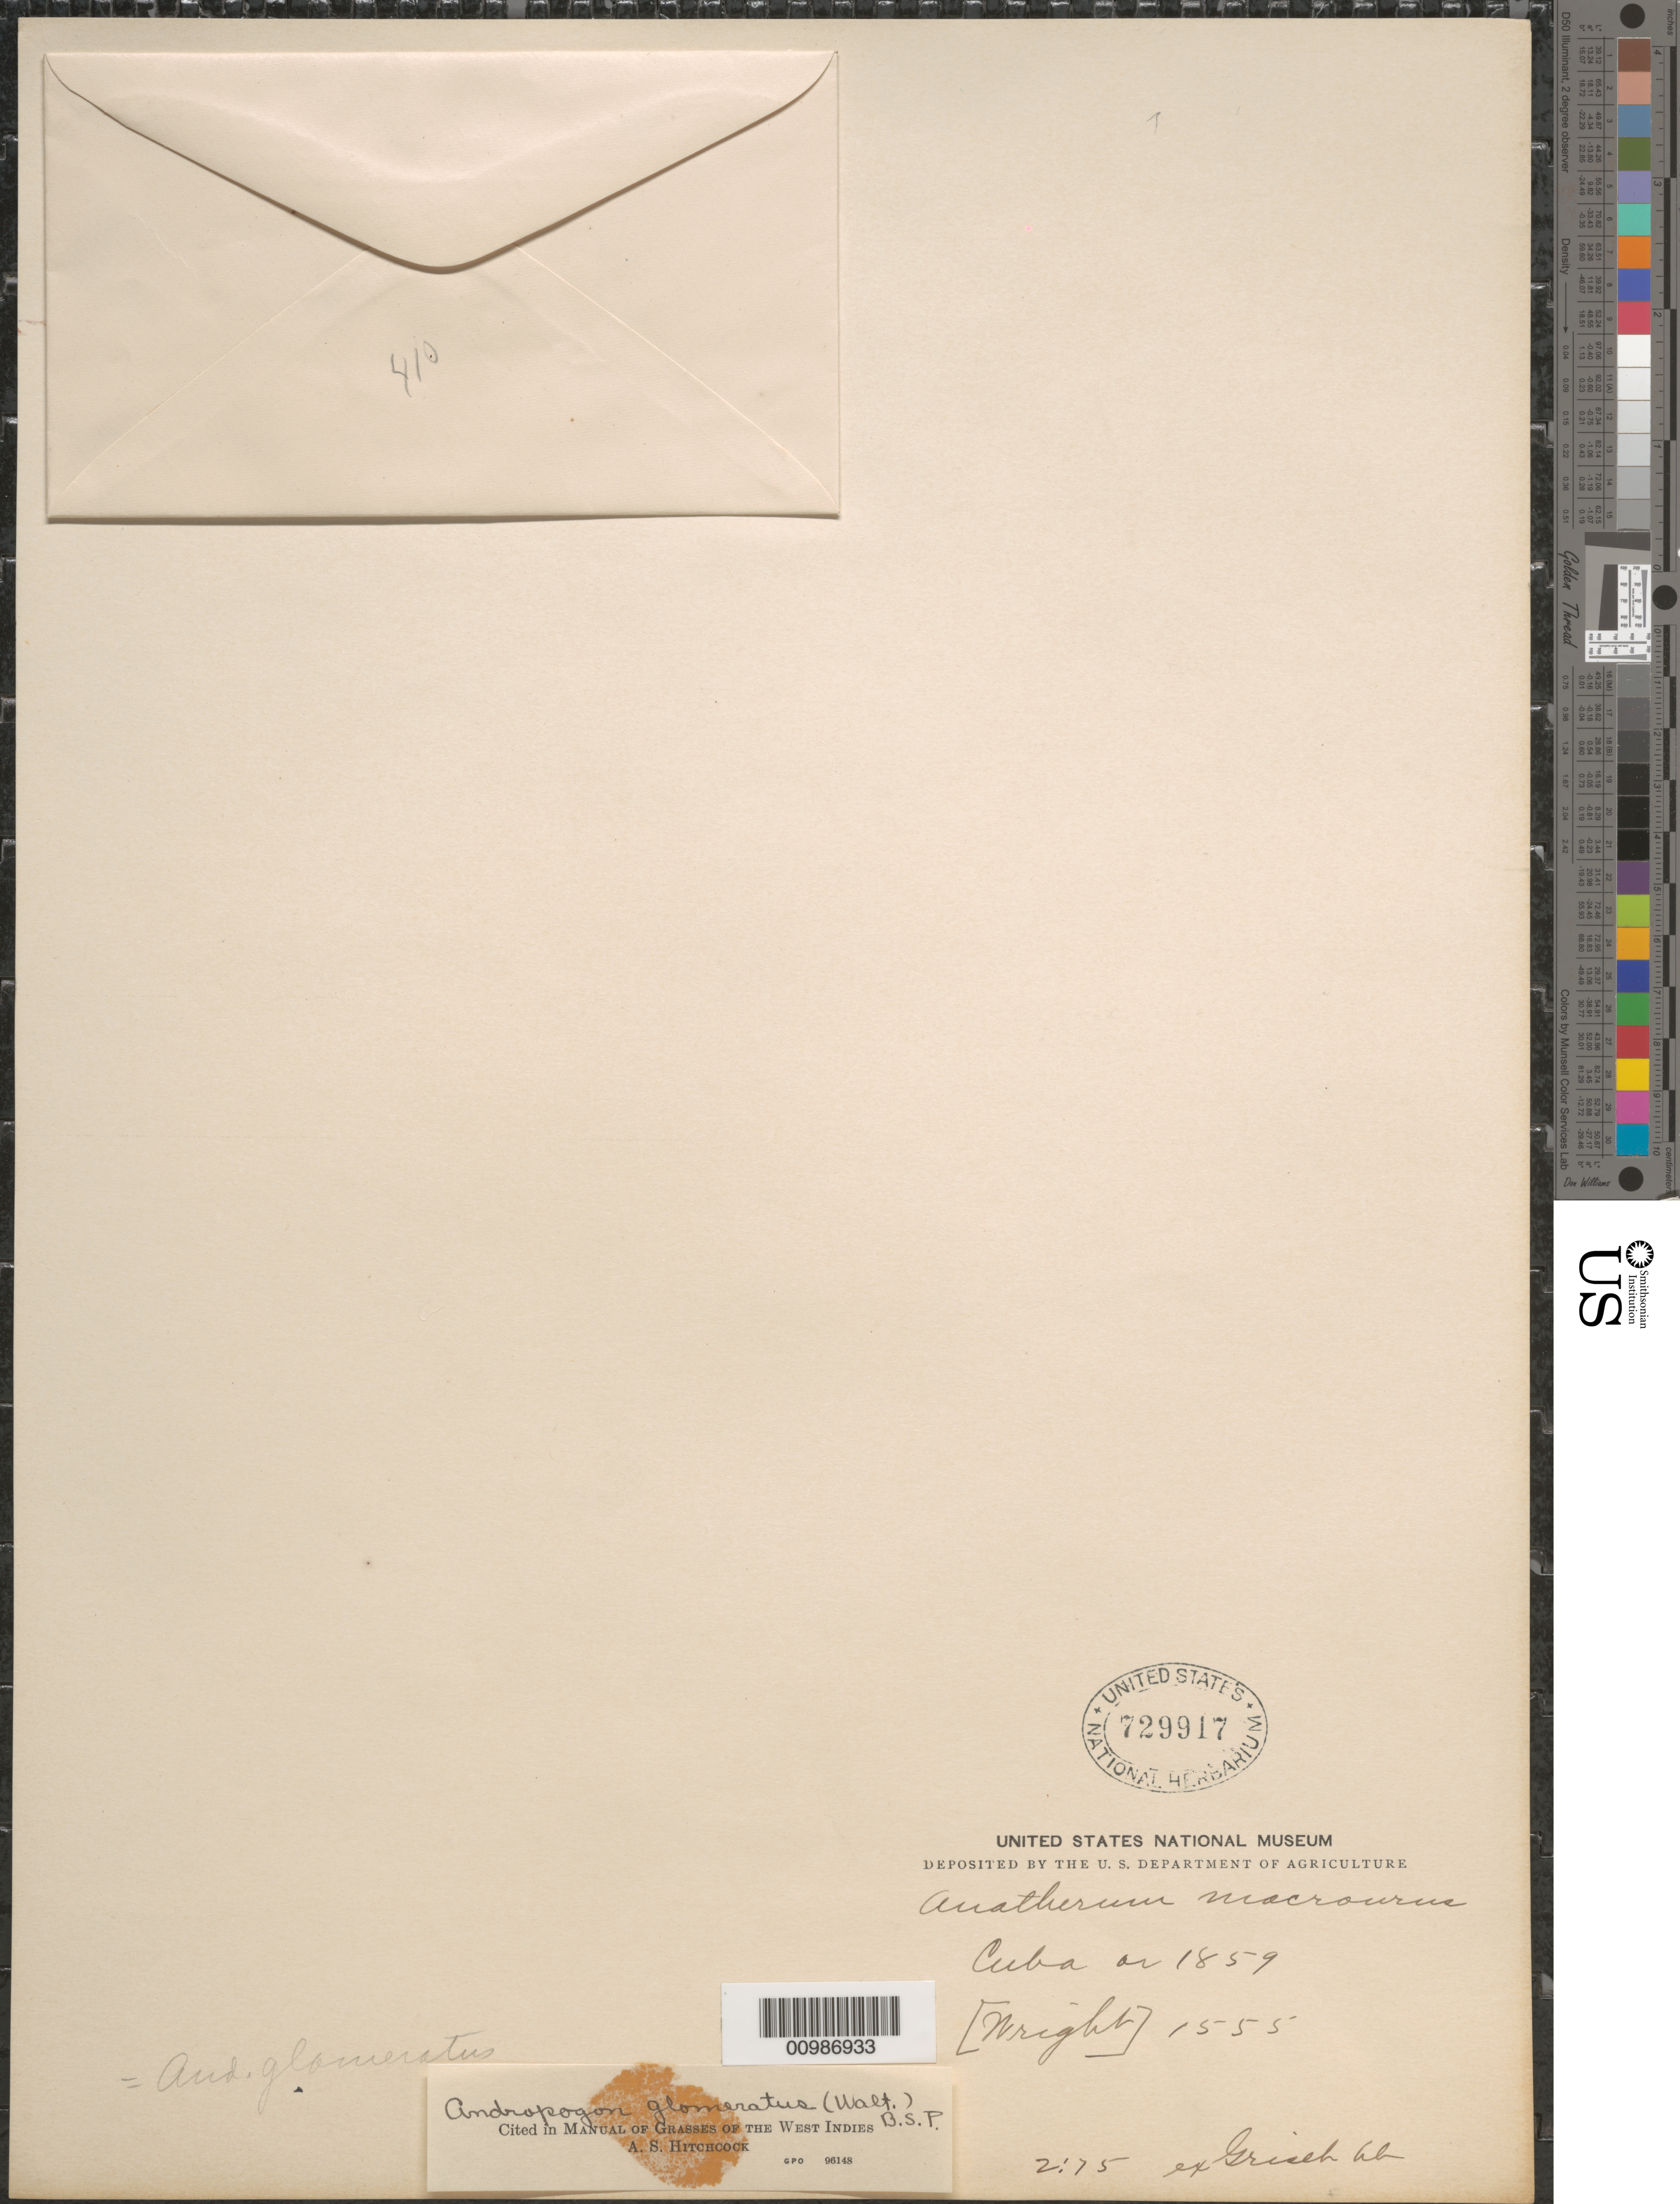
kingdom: Plantae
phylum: Tracheophyta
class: Liliopsida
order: Poales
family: Poaceae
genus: Andropogon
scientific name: Andropogon glomeratus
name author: (Walter) Britton, Stearns & Poggenb.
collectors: C. Wright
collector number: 1555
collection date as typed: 1859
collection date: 1859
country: Cuba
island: Cuba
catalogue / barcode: US 729917